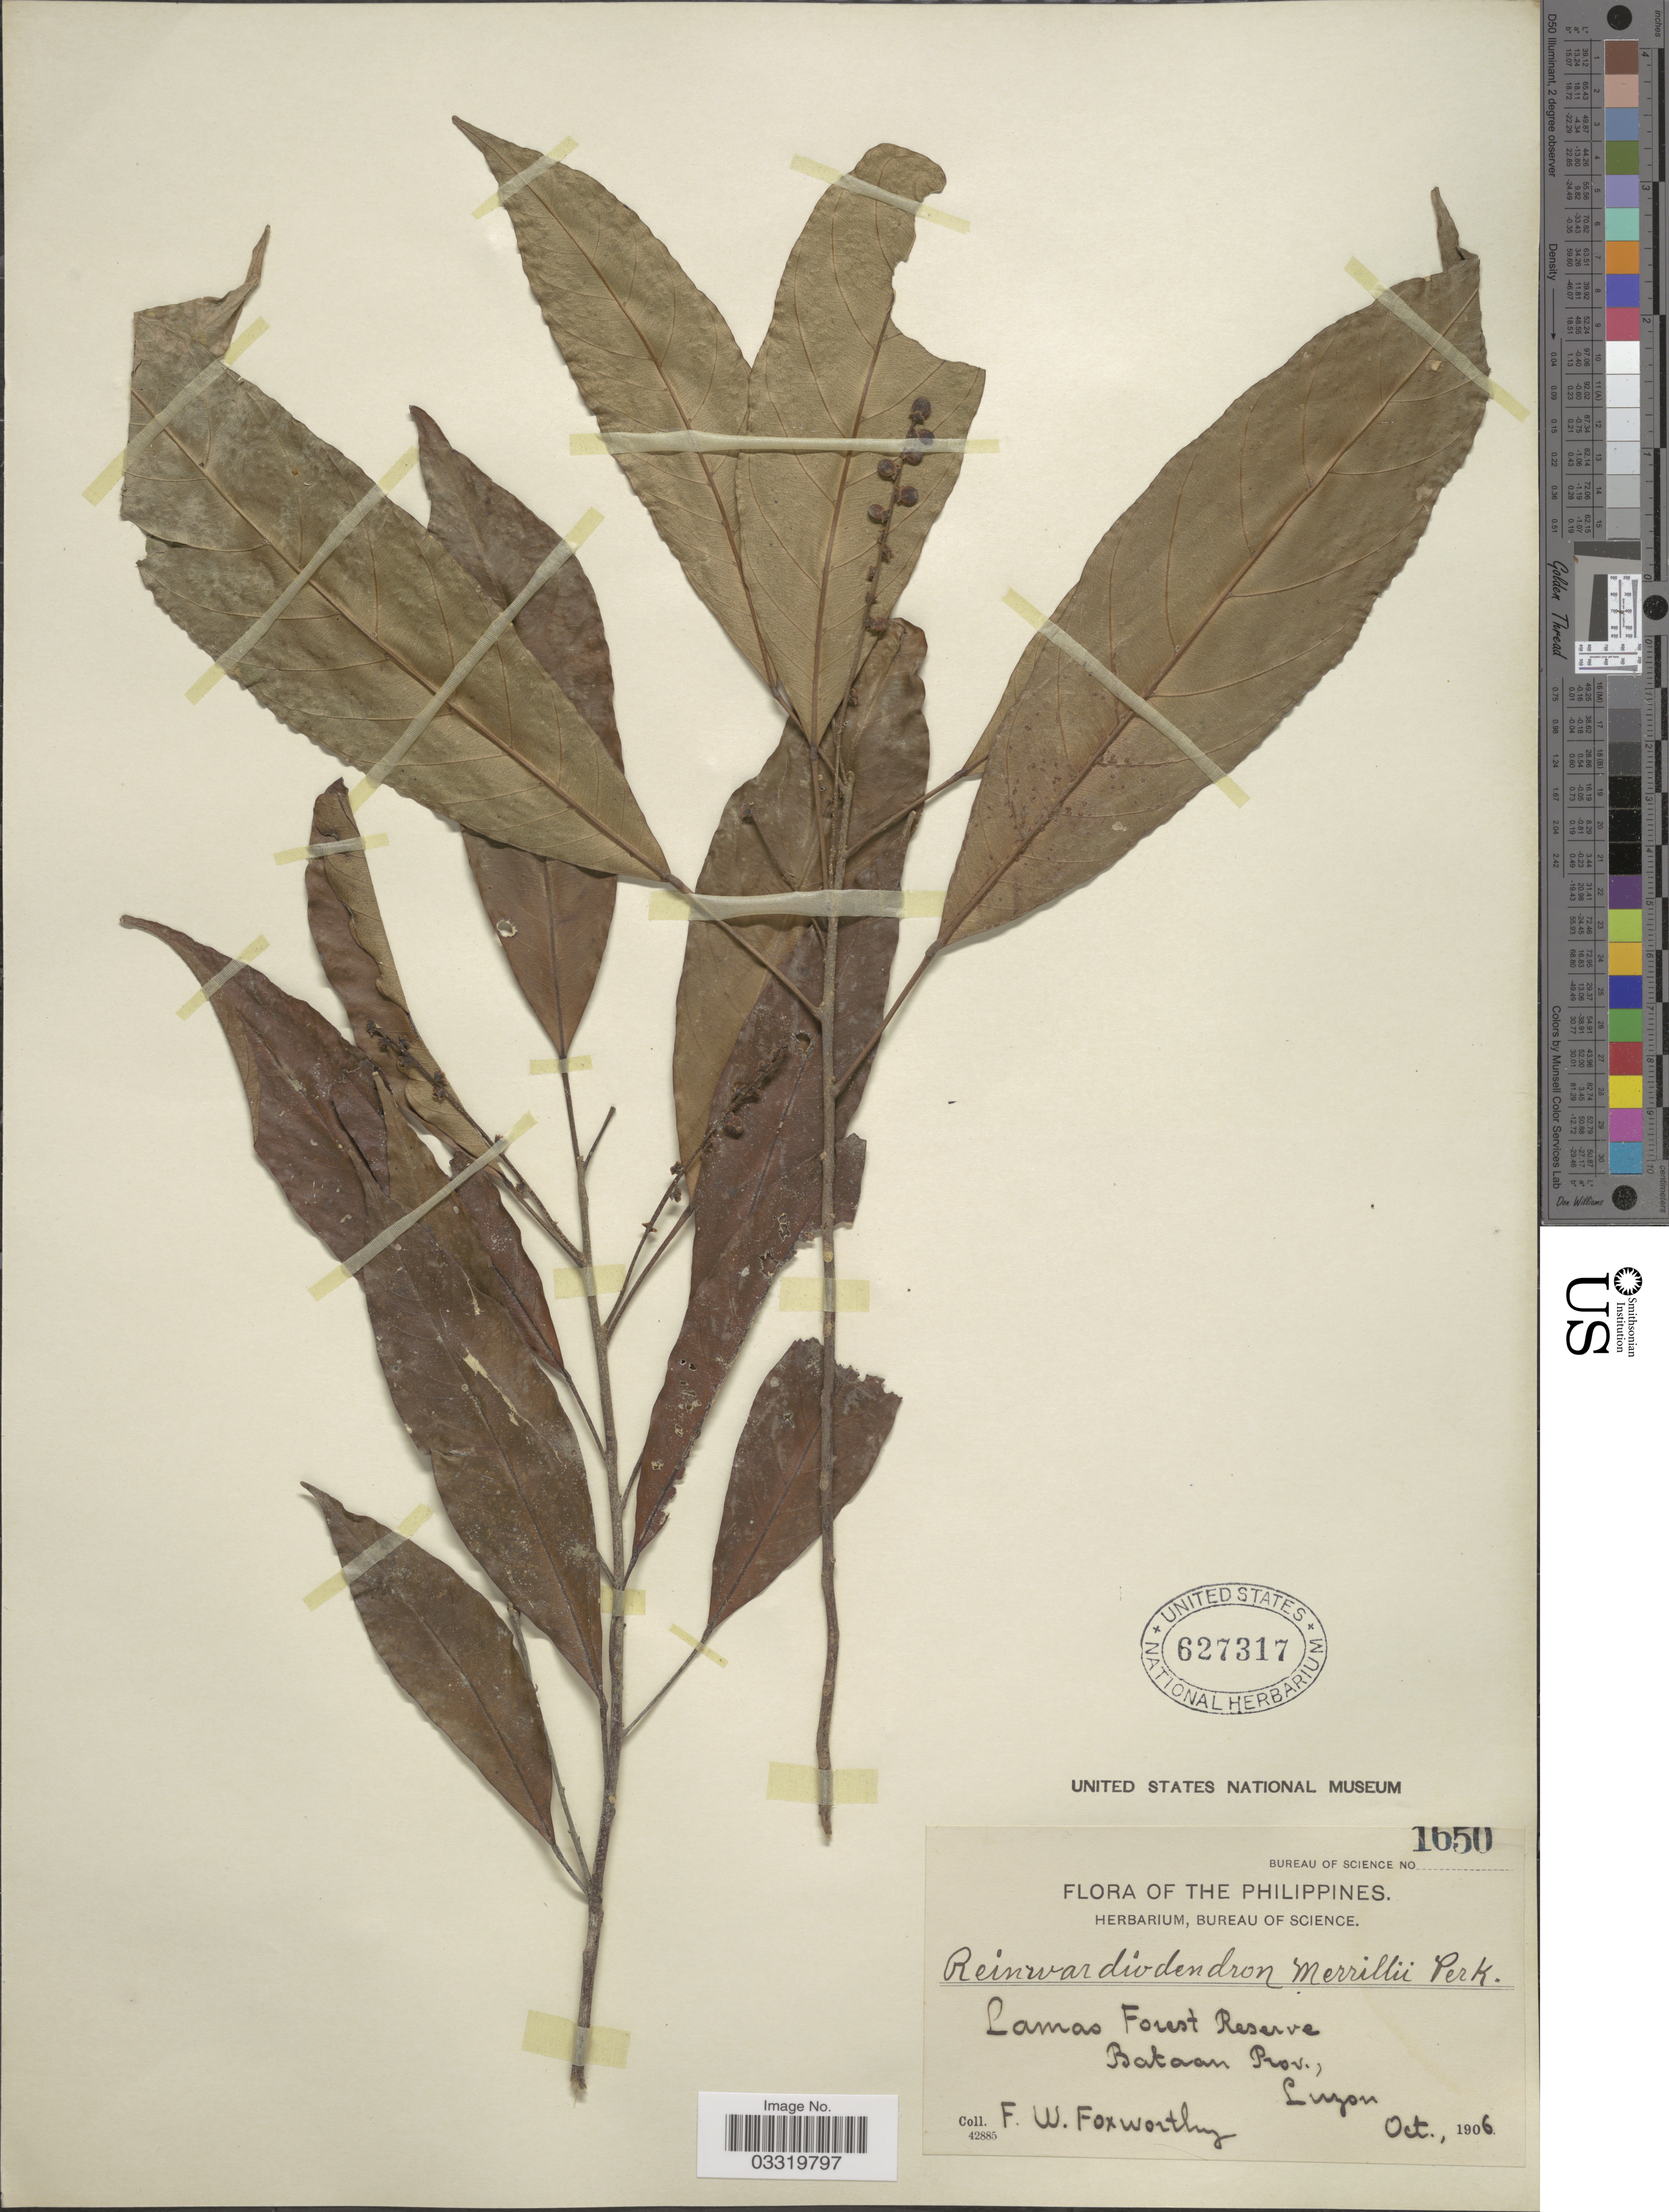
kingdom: Plantae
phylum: Tracheophyta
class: Magnoliopsida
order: Sapindales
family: Meliaceae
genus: Reinwardtiodendron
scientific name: Reinwardtiodendron celebicum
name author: Koord.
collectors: F. W. Foxworthy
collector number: Bureau of Science 1650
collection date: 1906-10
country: Philippines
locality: Lamao Forest Reserve, Bataan Prov., Luzon.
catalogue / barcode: US 627317